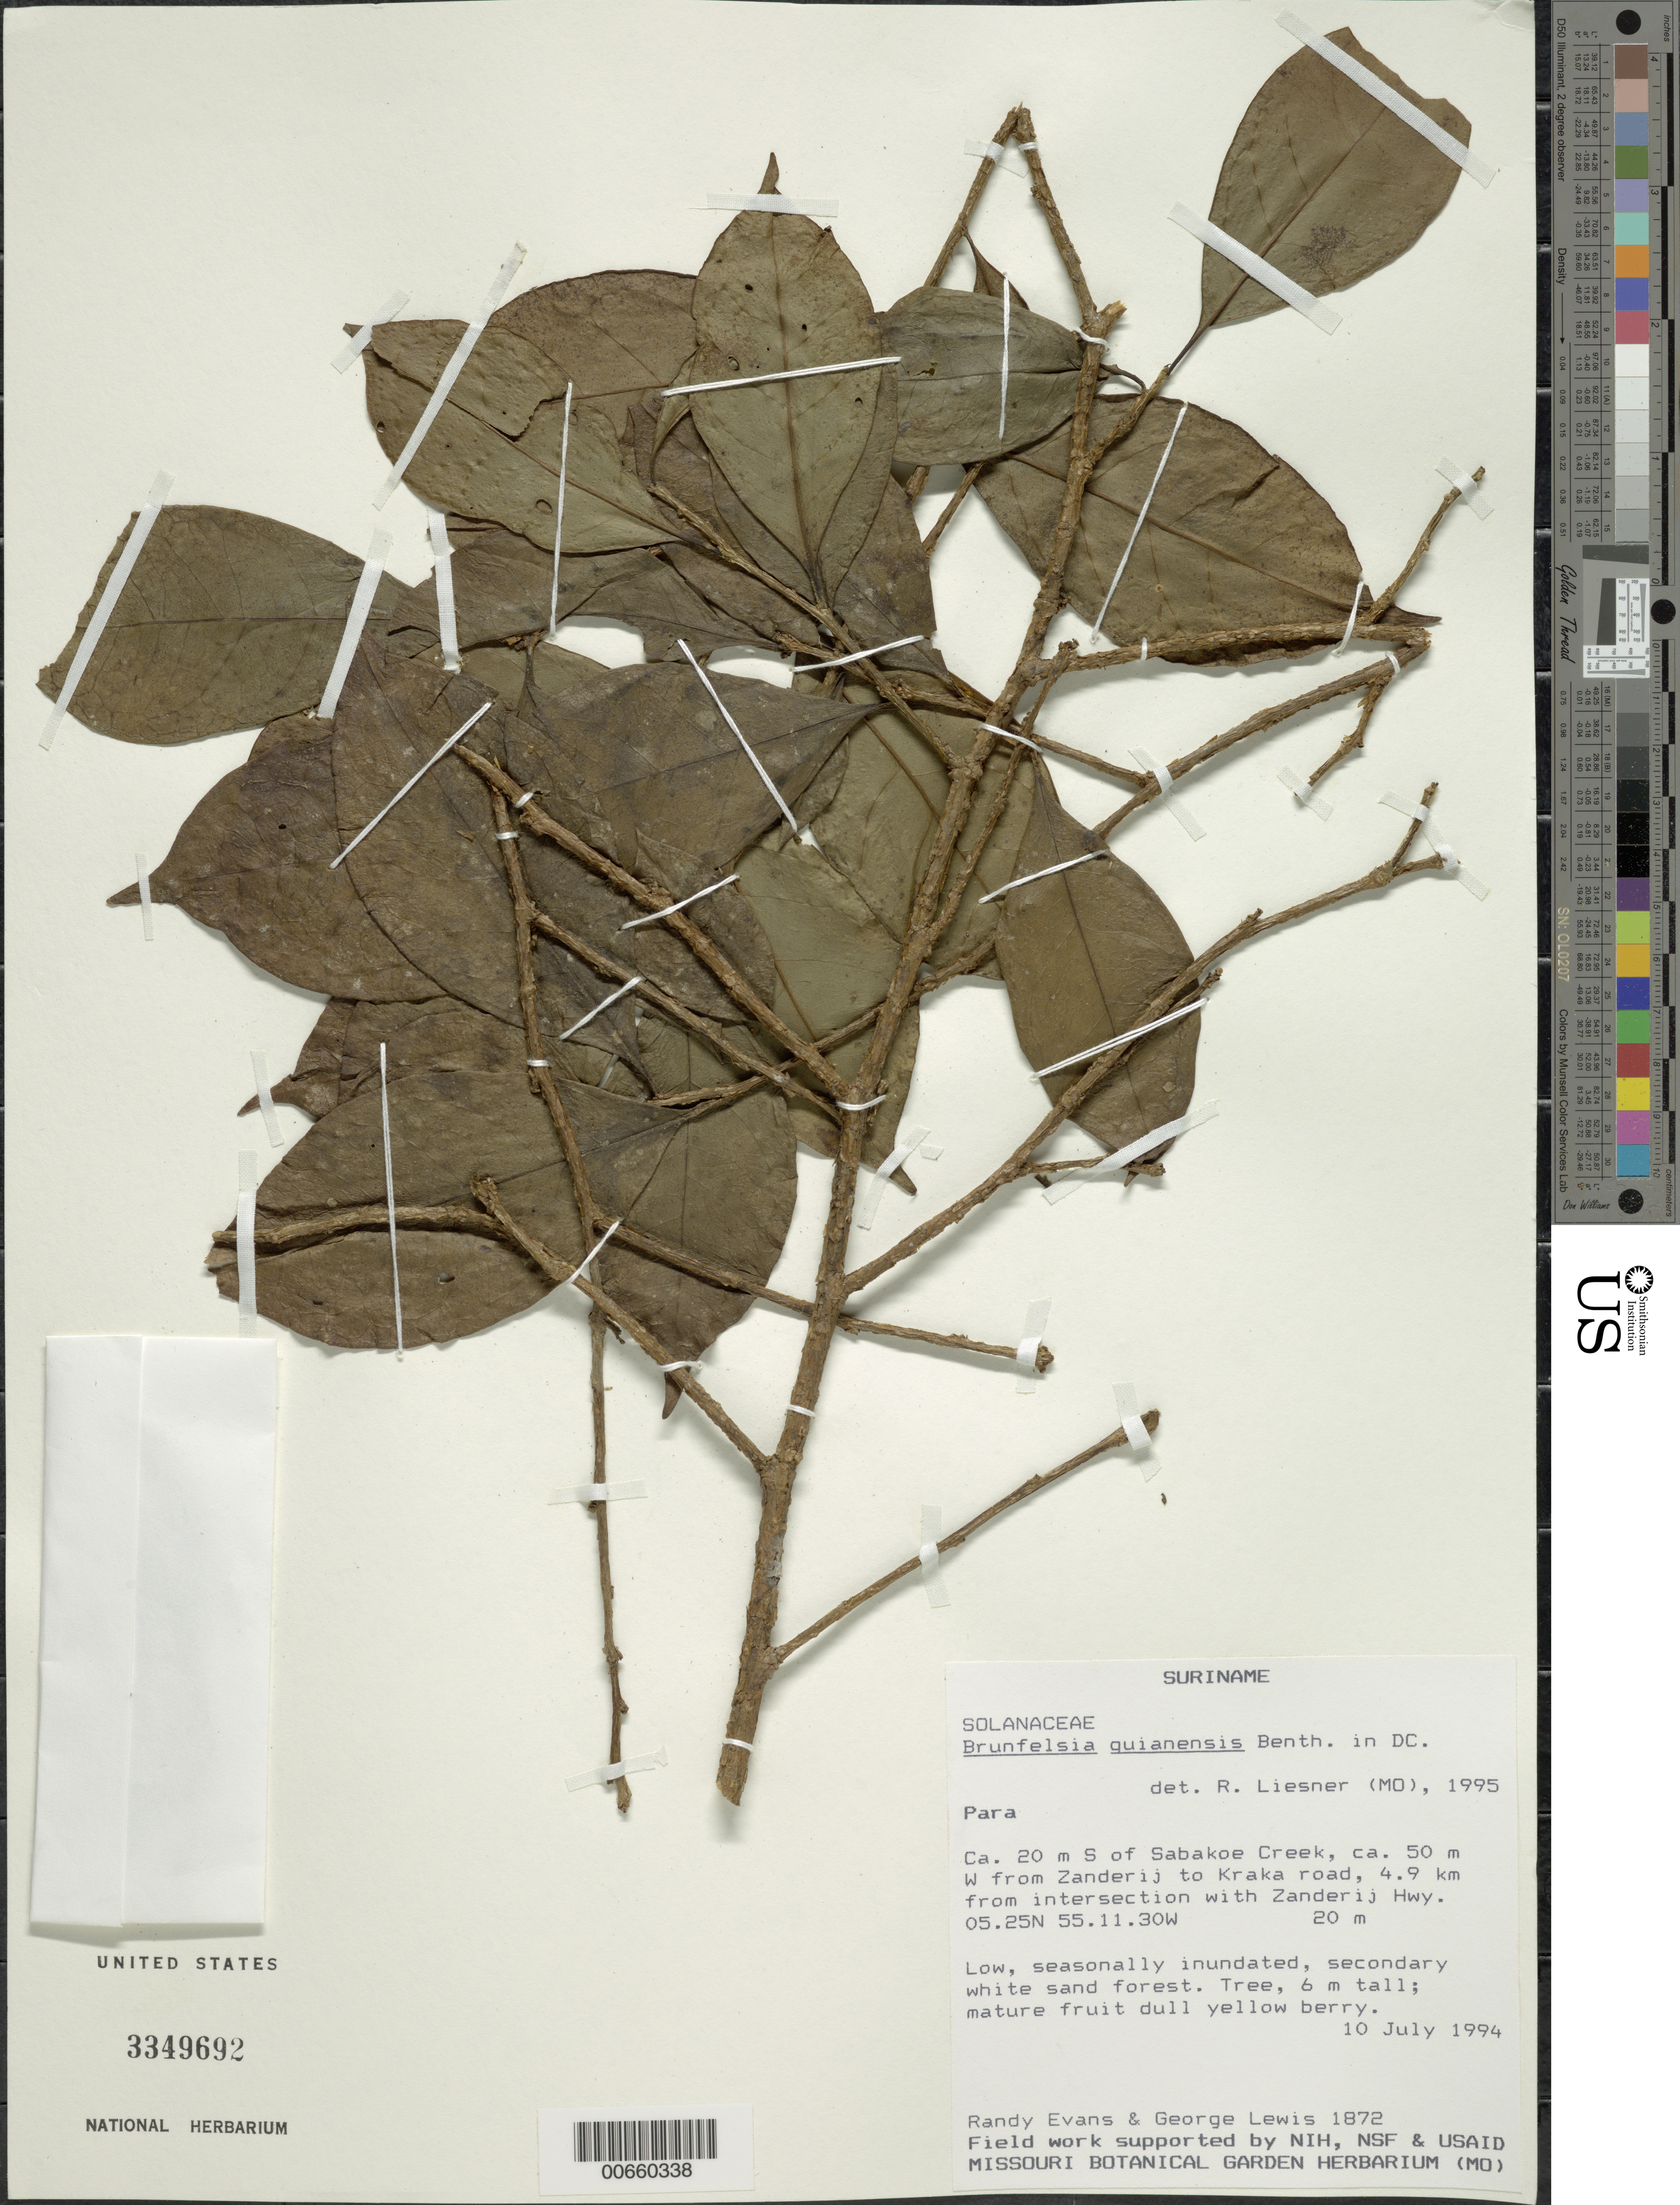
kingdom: Plantae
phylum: Tracheophyta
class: Magnoliopsida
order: Solanales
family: Solanaceae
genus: Brunfelsia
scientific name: Brunfelsia guianensis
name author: Benth.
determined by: Liesner, R. L.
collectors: R. Evans & G. Lewis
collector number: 1872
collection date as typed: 10-Jul-94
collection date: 1994-07-10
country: Suriname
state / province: Para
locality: Zanderij, road to Kraka, 4.9 km from intersection with Zanderij Hwy; 50 m. before bridge over Sabakos Creek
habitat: Seasonally inundated secondary white sand forest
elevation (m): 25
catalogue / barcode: US 3349692